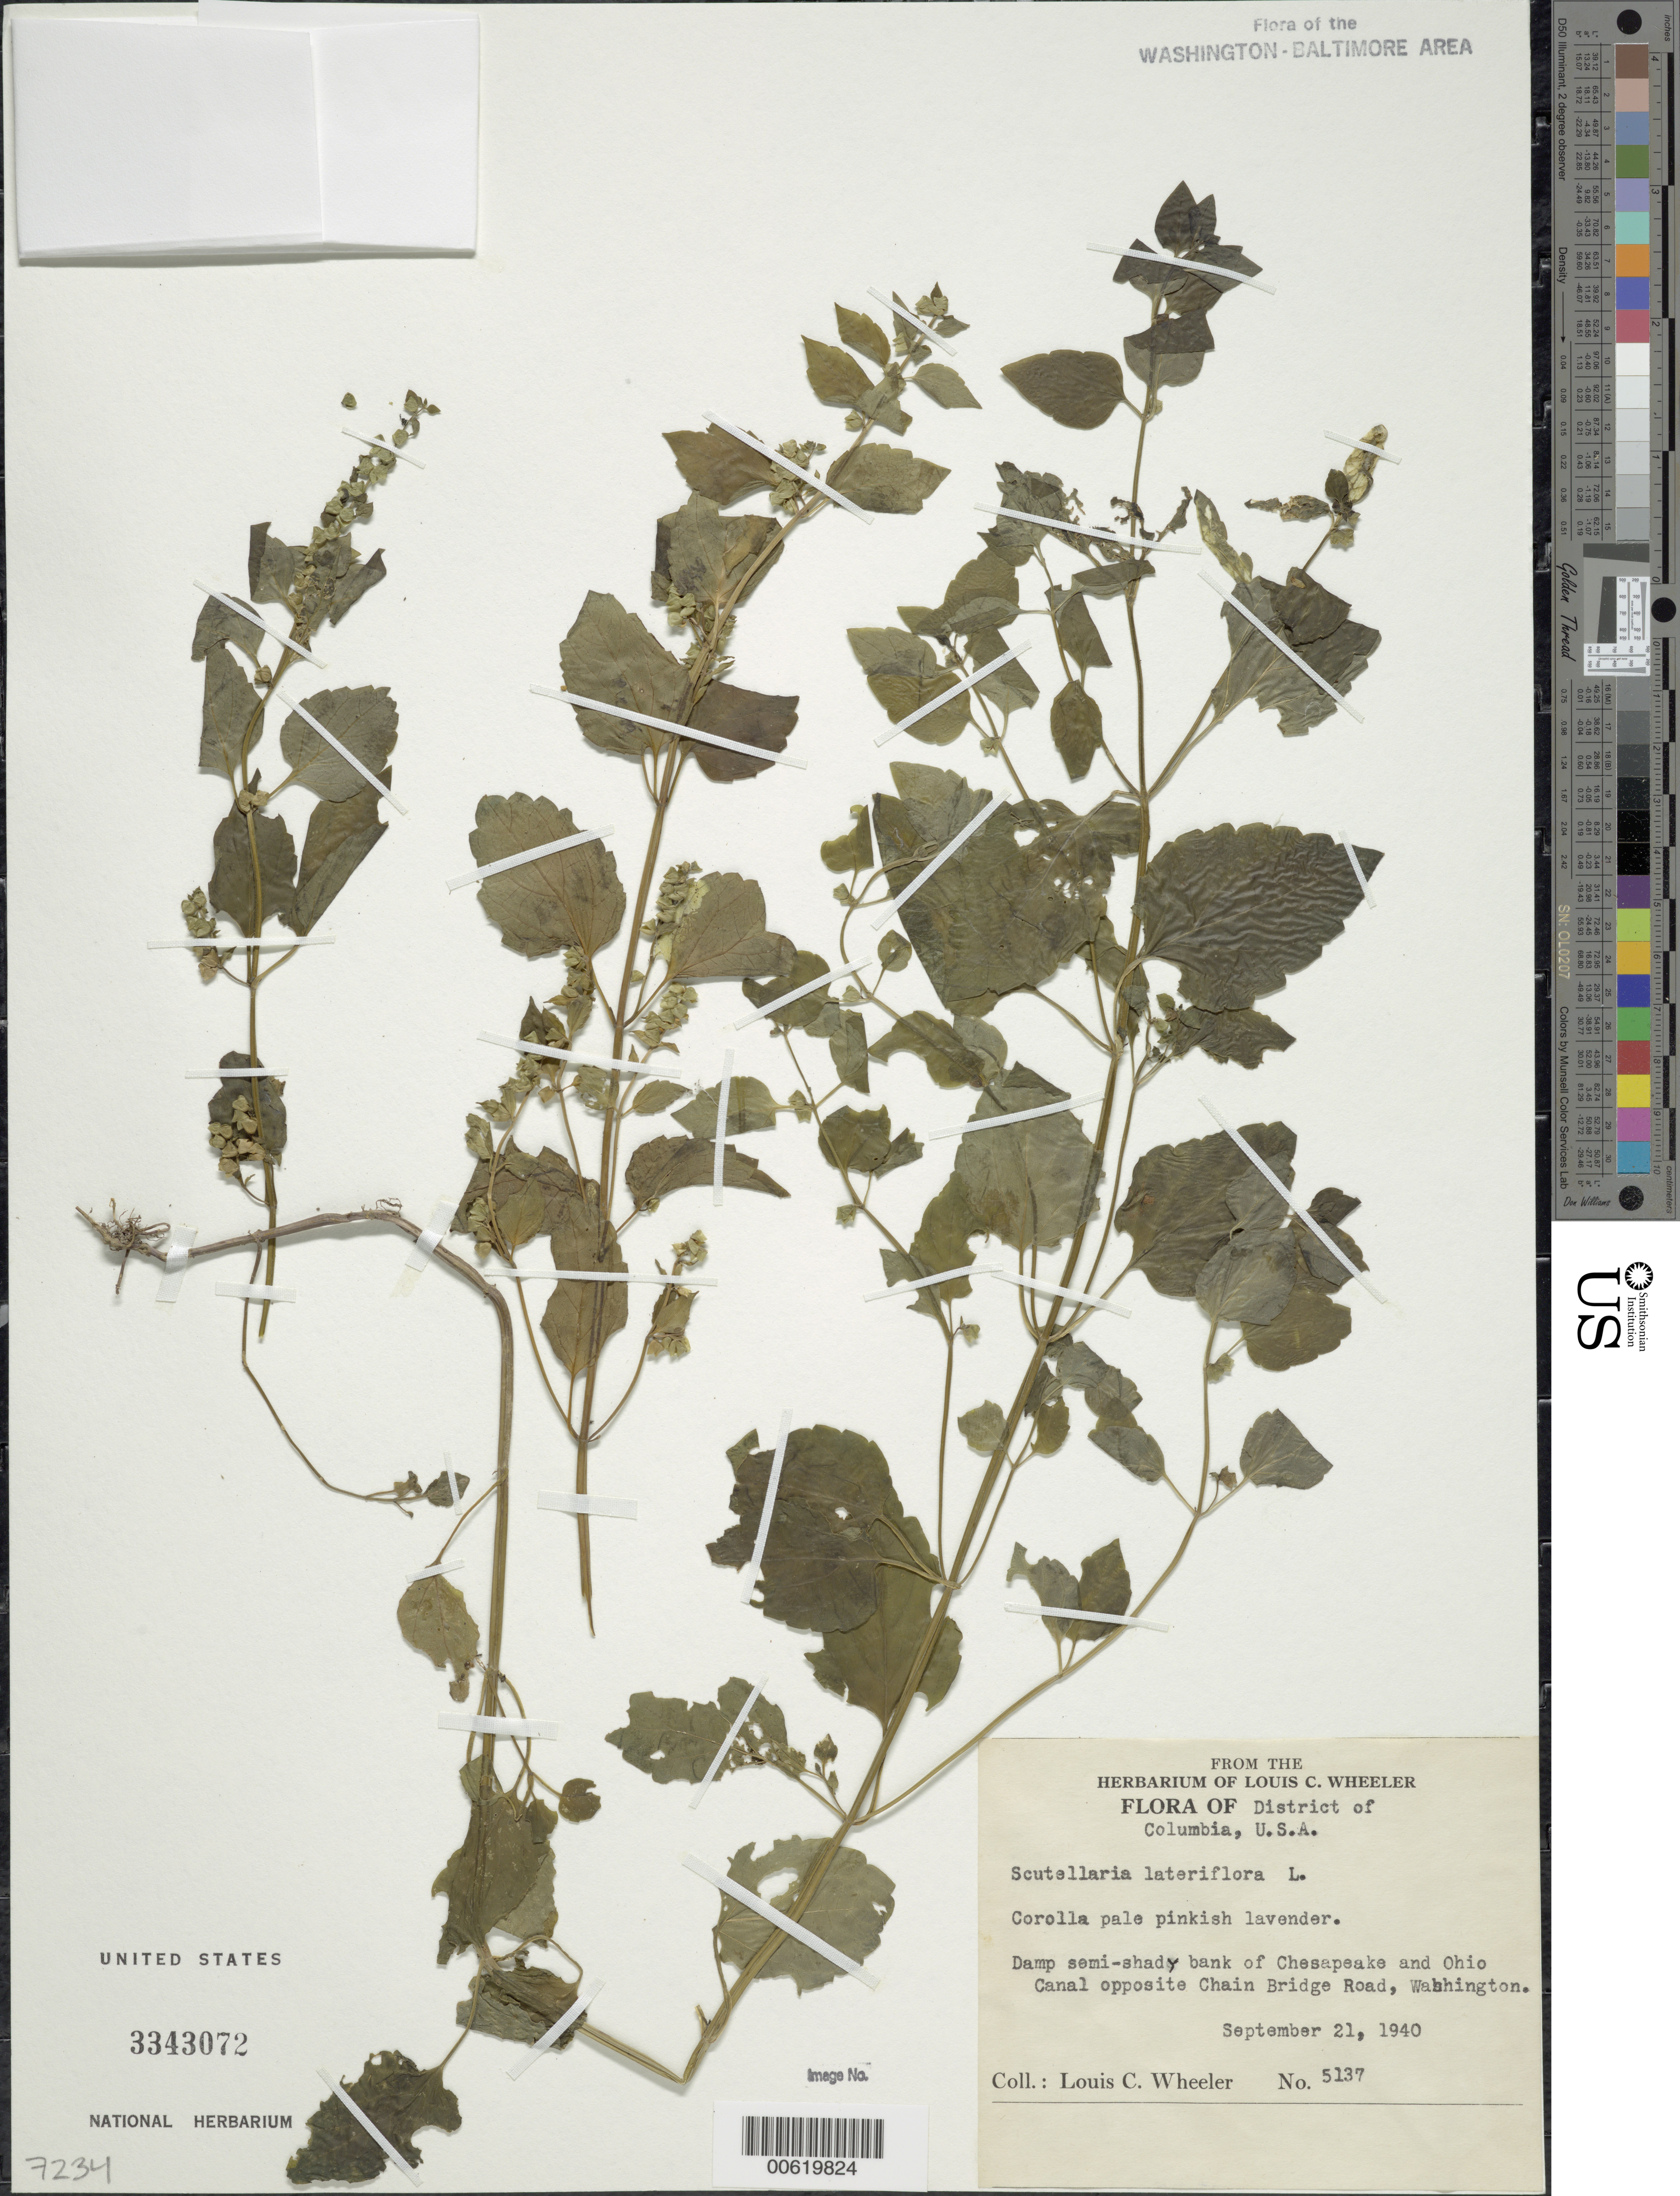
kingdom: Plantae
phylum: Tracheophyta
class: Magnoliopsida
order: Lamiales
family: Lamiaceae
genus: Scutellaria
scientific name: Scutellaria lateriflora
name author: L.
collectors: L. C. Wheeler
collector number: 5137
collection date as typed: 21 Sep 1940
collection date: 1940-09-21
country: United States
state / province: District of Columbia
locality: C & O Canal opposite Chain Bridge Road C. and O. Canal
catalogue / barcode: US 3343072